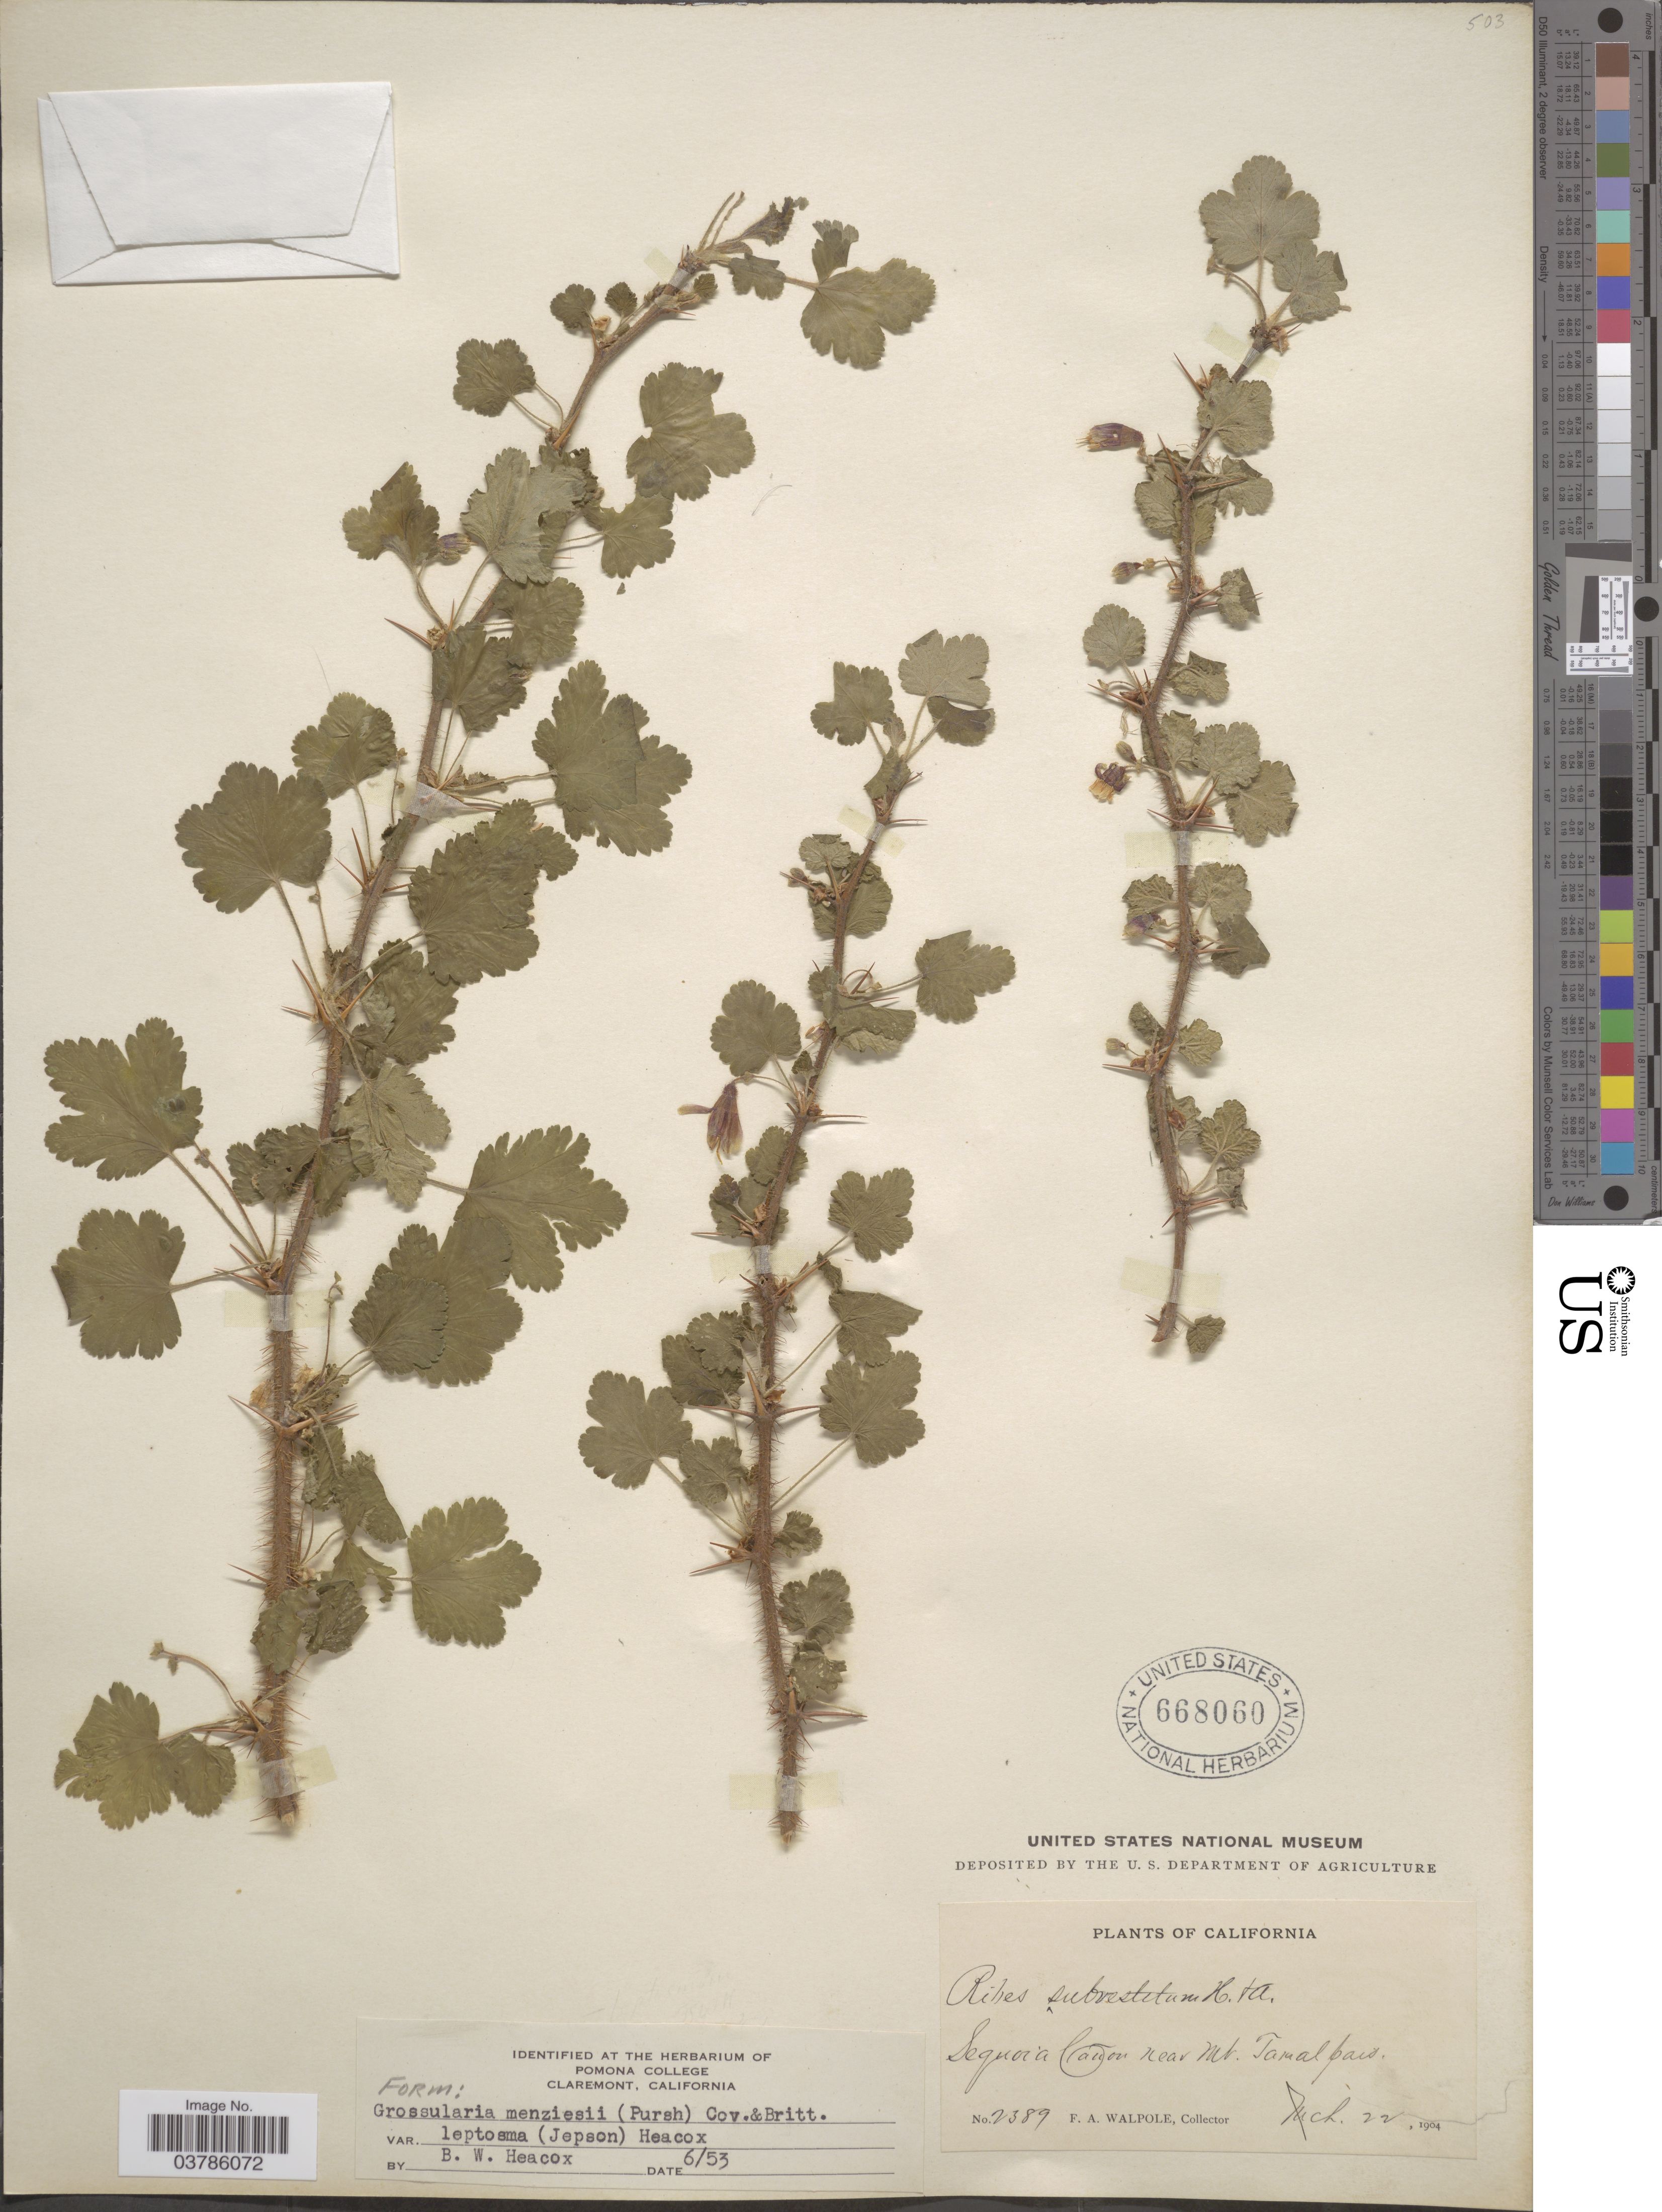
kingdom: Plantae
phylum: Tracheophyta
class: Magnoliopsida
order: Saxifragales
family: Grossulariaceae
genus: Ribes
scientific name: Ribes menziesii var. leptosum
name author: (Coville) Jeps.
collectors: F. Walpole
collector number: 2389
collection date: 1904-03-22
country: United States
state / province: California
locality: Sequoia Cañon near Mt. Tamalpais.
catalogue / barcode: US 668060